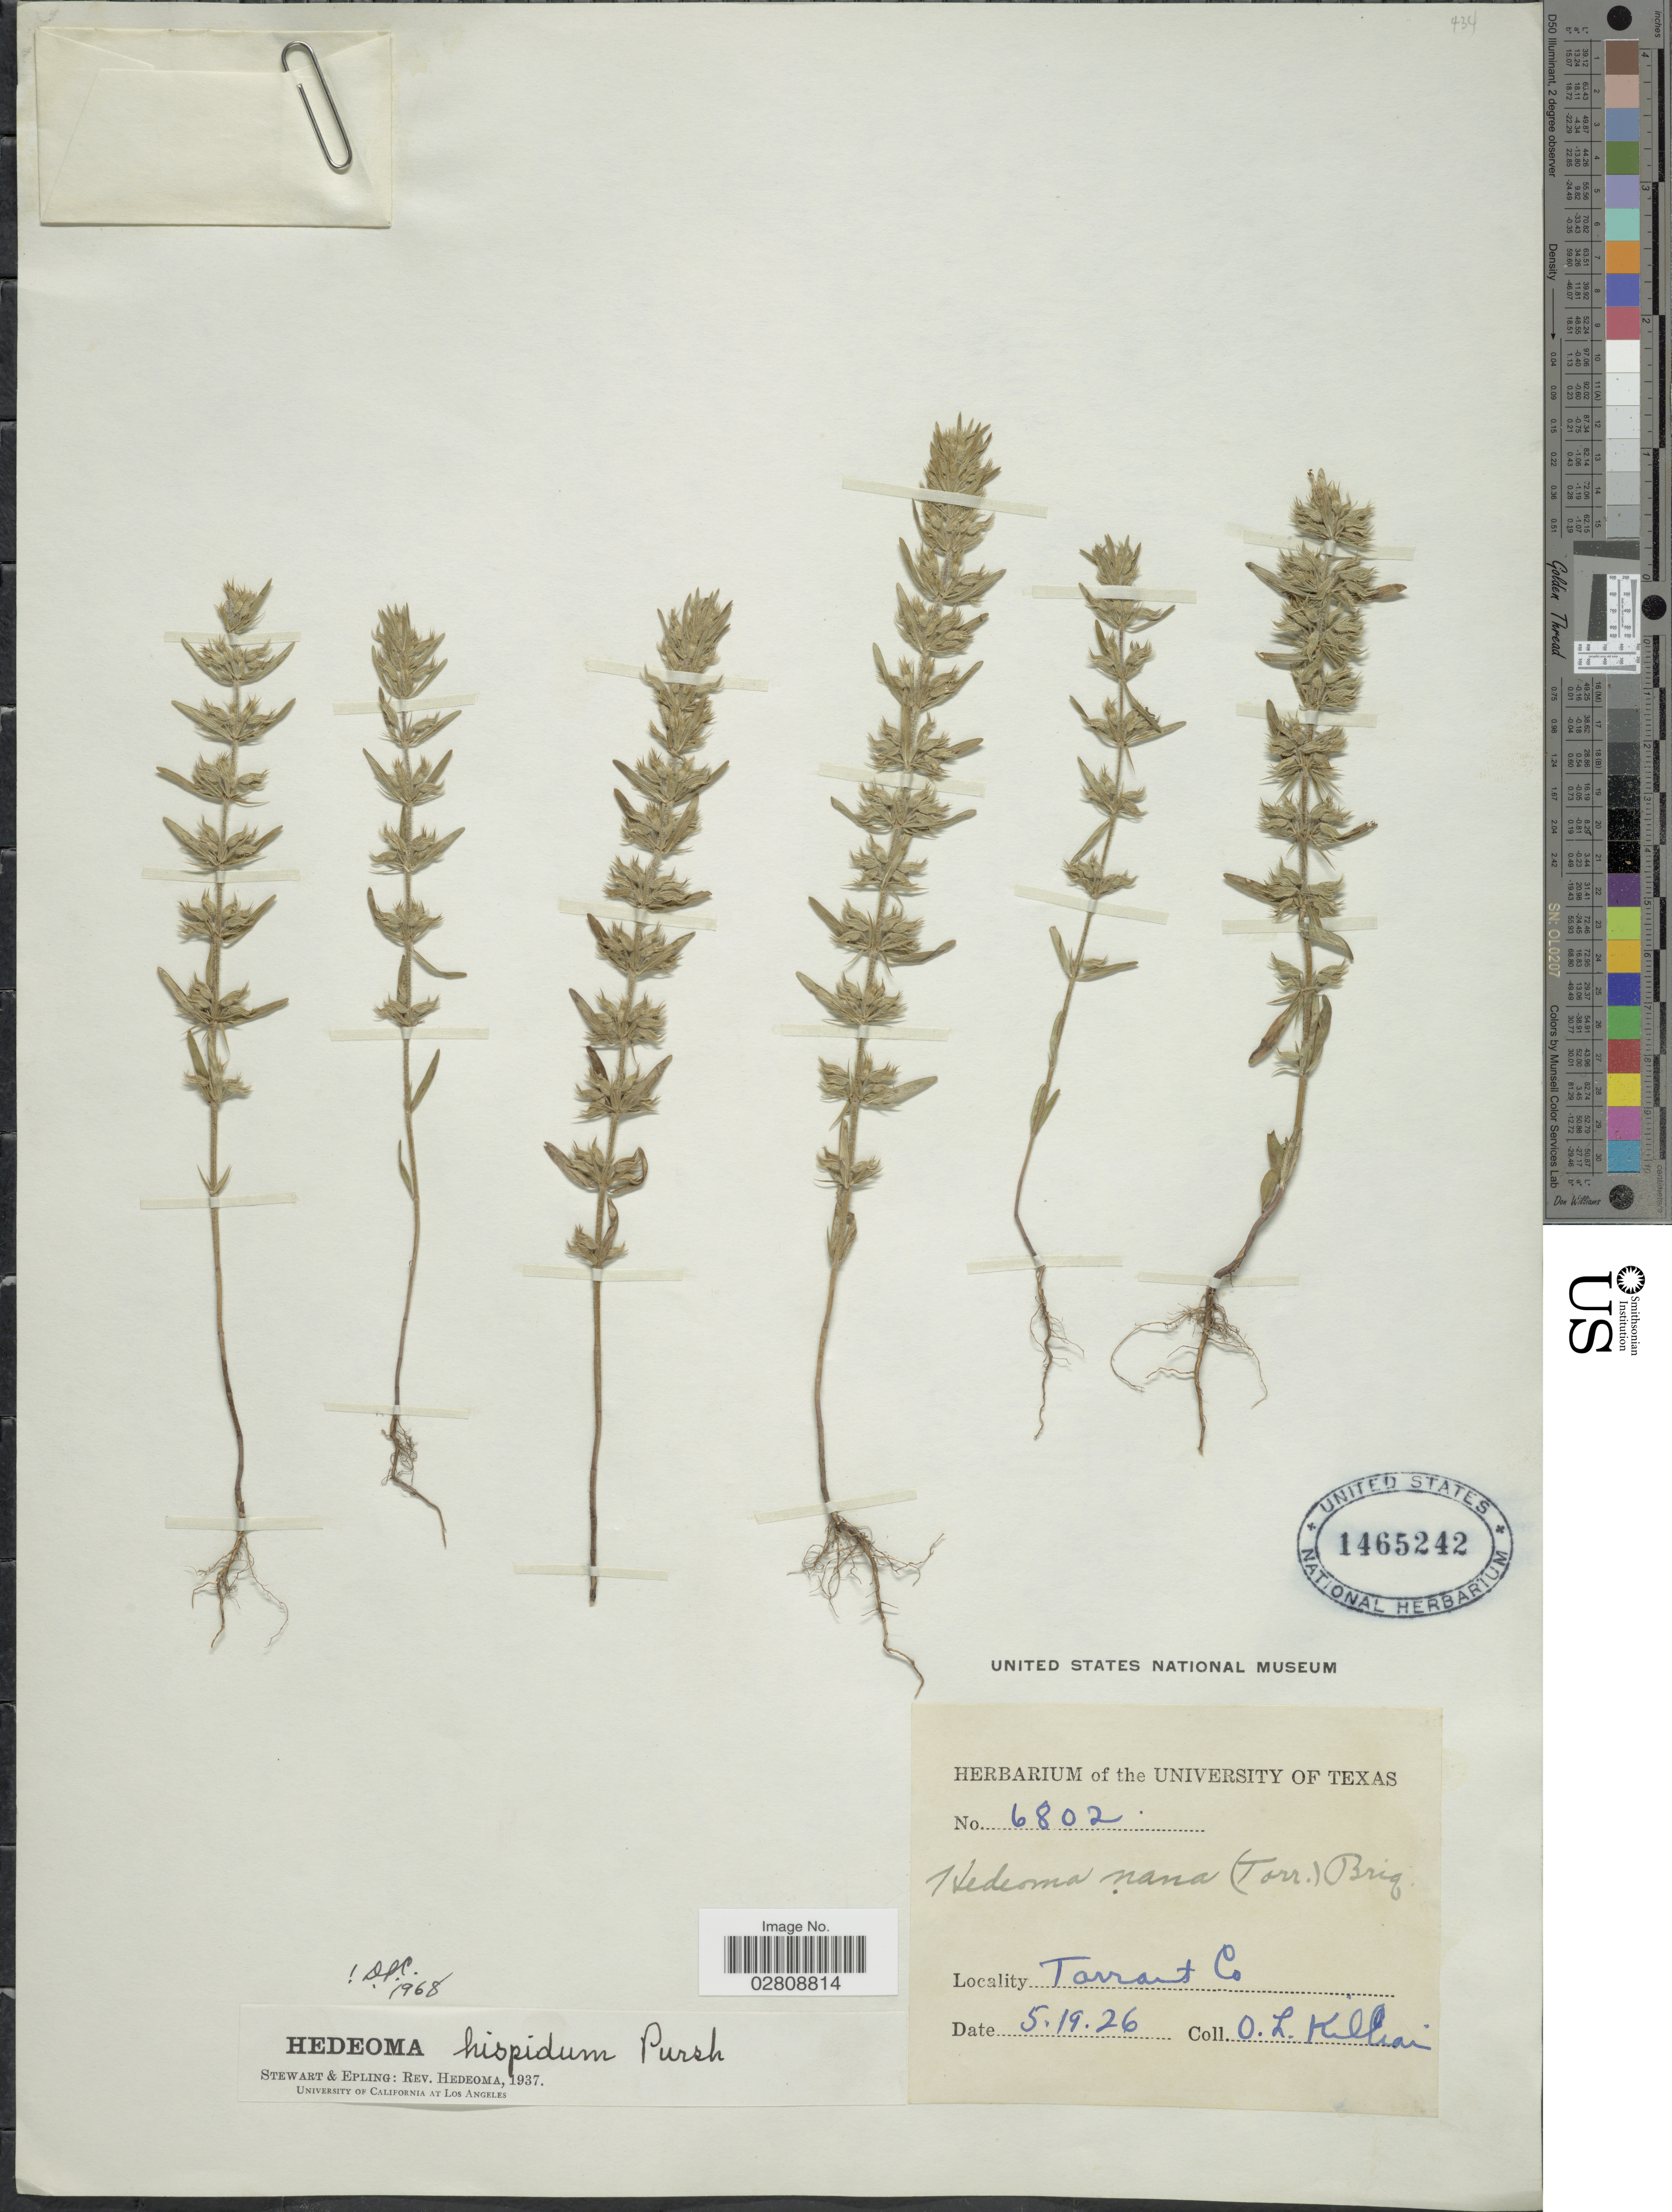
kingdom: Plantae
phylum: Tracheophyta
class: Magnoliopsida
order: Lamiales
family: Lamiaceae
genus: Hedeoma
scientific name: Hedeoma hispida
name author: Pursh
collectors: O. Killian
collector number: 6802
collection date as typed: Transcribed d/m/y: 19/5/26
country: United States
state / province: Texas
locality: Tarrant Co.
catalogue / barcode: US 1465242